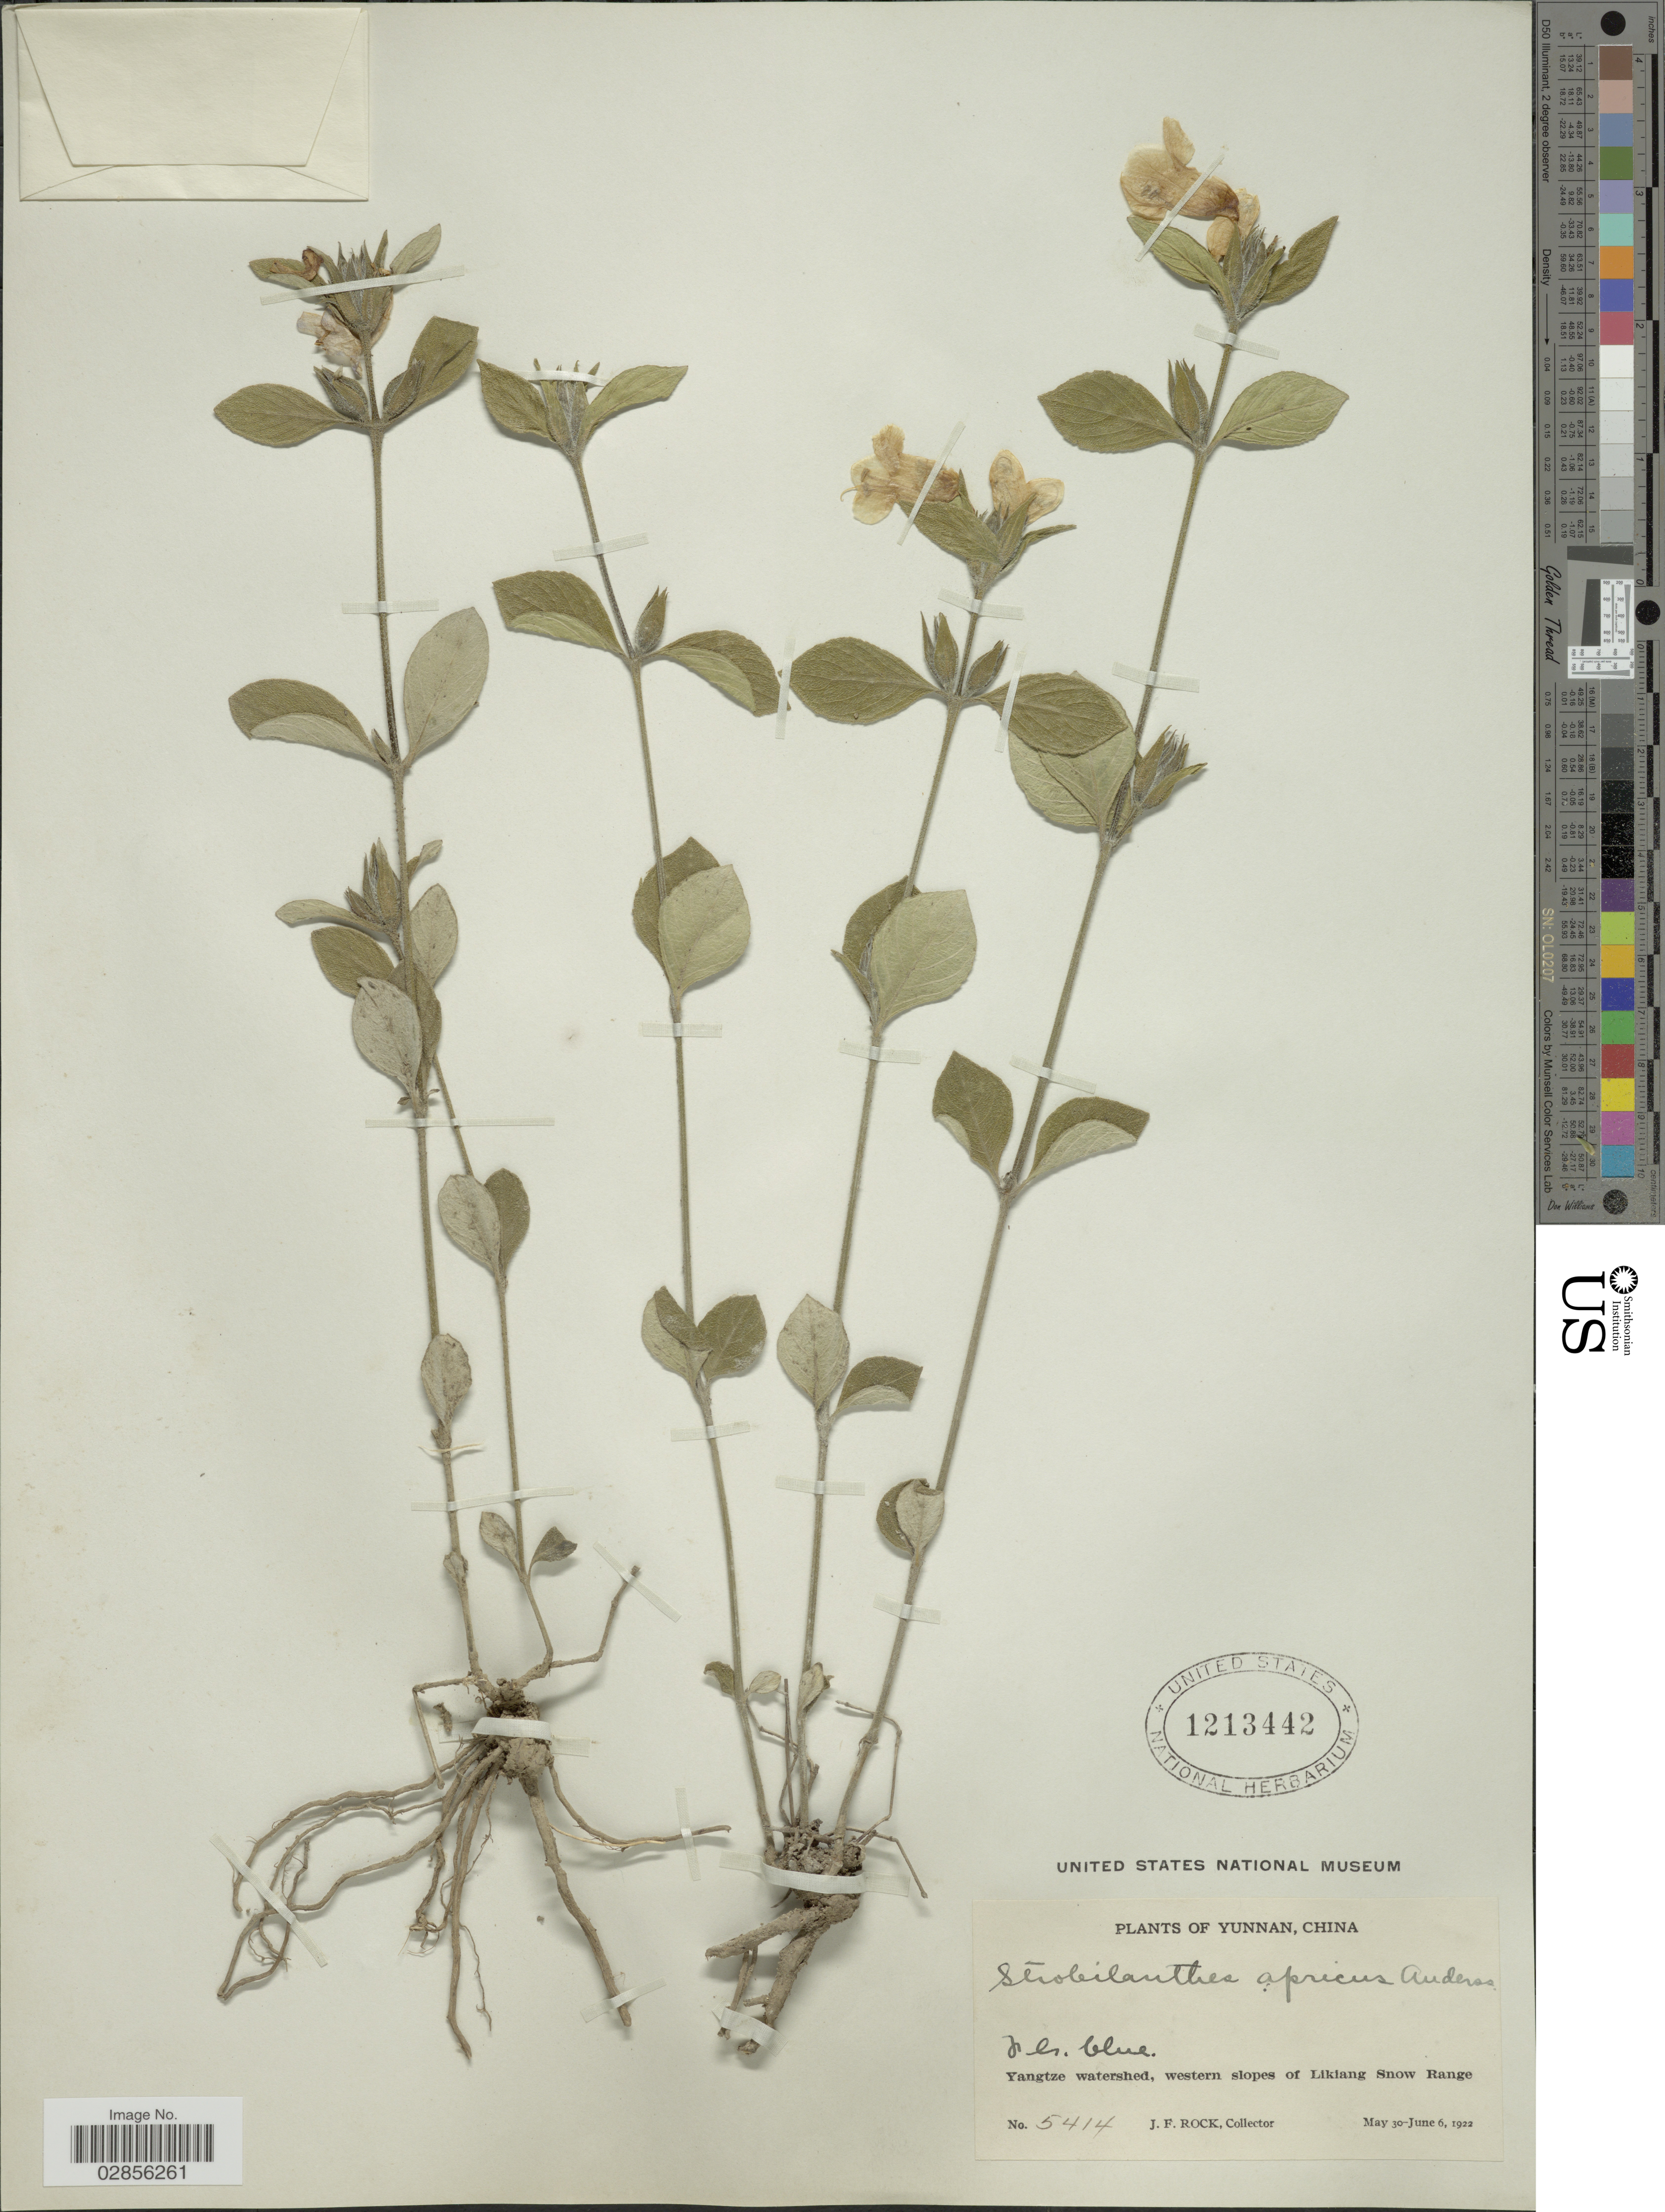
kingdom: Plantae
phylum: Tracheophyta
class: Magnoliopsida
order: Lamiales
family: Acanthaceae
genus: Strobilanthes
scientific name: Strobilanthes apricus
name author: T. Anderson ex Benth.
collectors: J. Rock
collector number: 5414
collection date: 1922-05-30/1922-06-06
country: China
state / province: Yunnan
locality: Yangtze watershed, western slopes of Likiang Snow Range.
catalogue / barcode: US 1213442